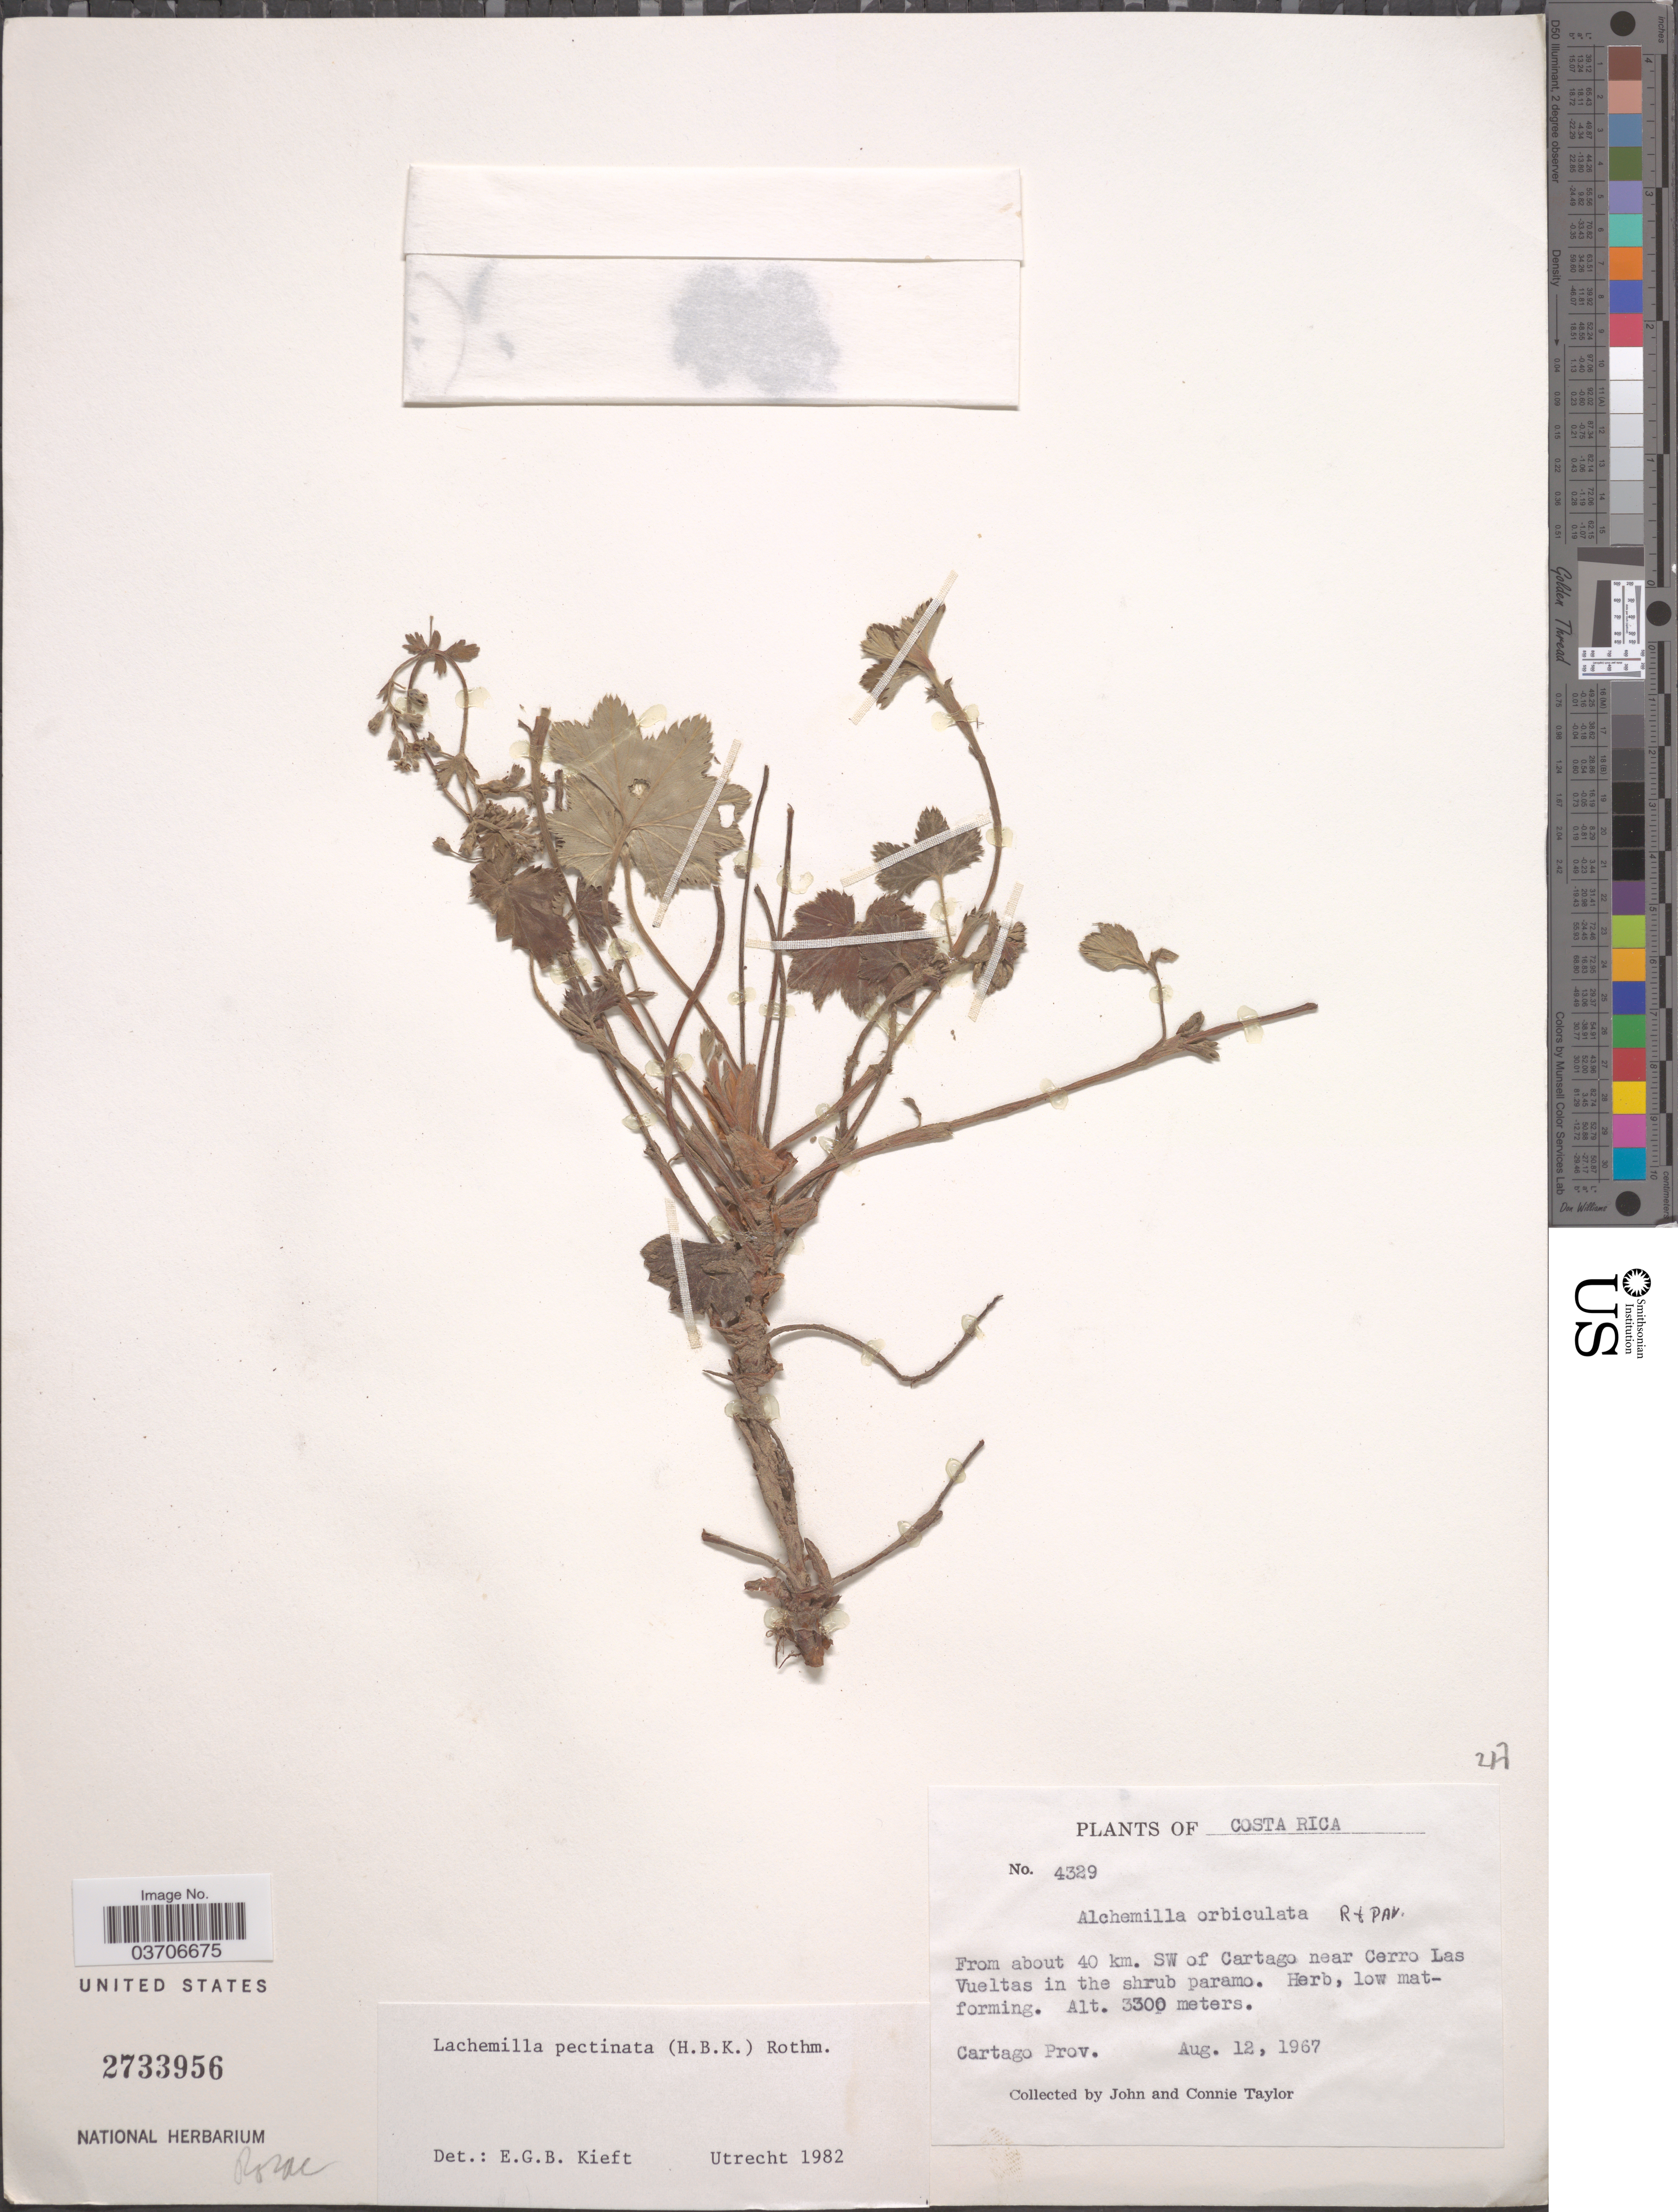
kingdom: Plantae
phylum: Tracheophyta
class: Magnoliopsida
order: Rosales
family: Rosaceae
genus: Lachemilla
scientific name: Lachemilla pectinata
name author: (Kunth) Rothm.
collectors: J. Taylor & C. Taylor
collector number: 4329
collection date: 1967-08-12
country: Costa Rica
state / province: Cartago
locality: From about 40 km. SW of Cartago near Cerro Las Vueltas in the shrub paramo.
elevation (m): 3300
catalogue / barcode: US 2733956